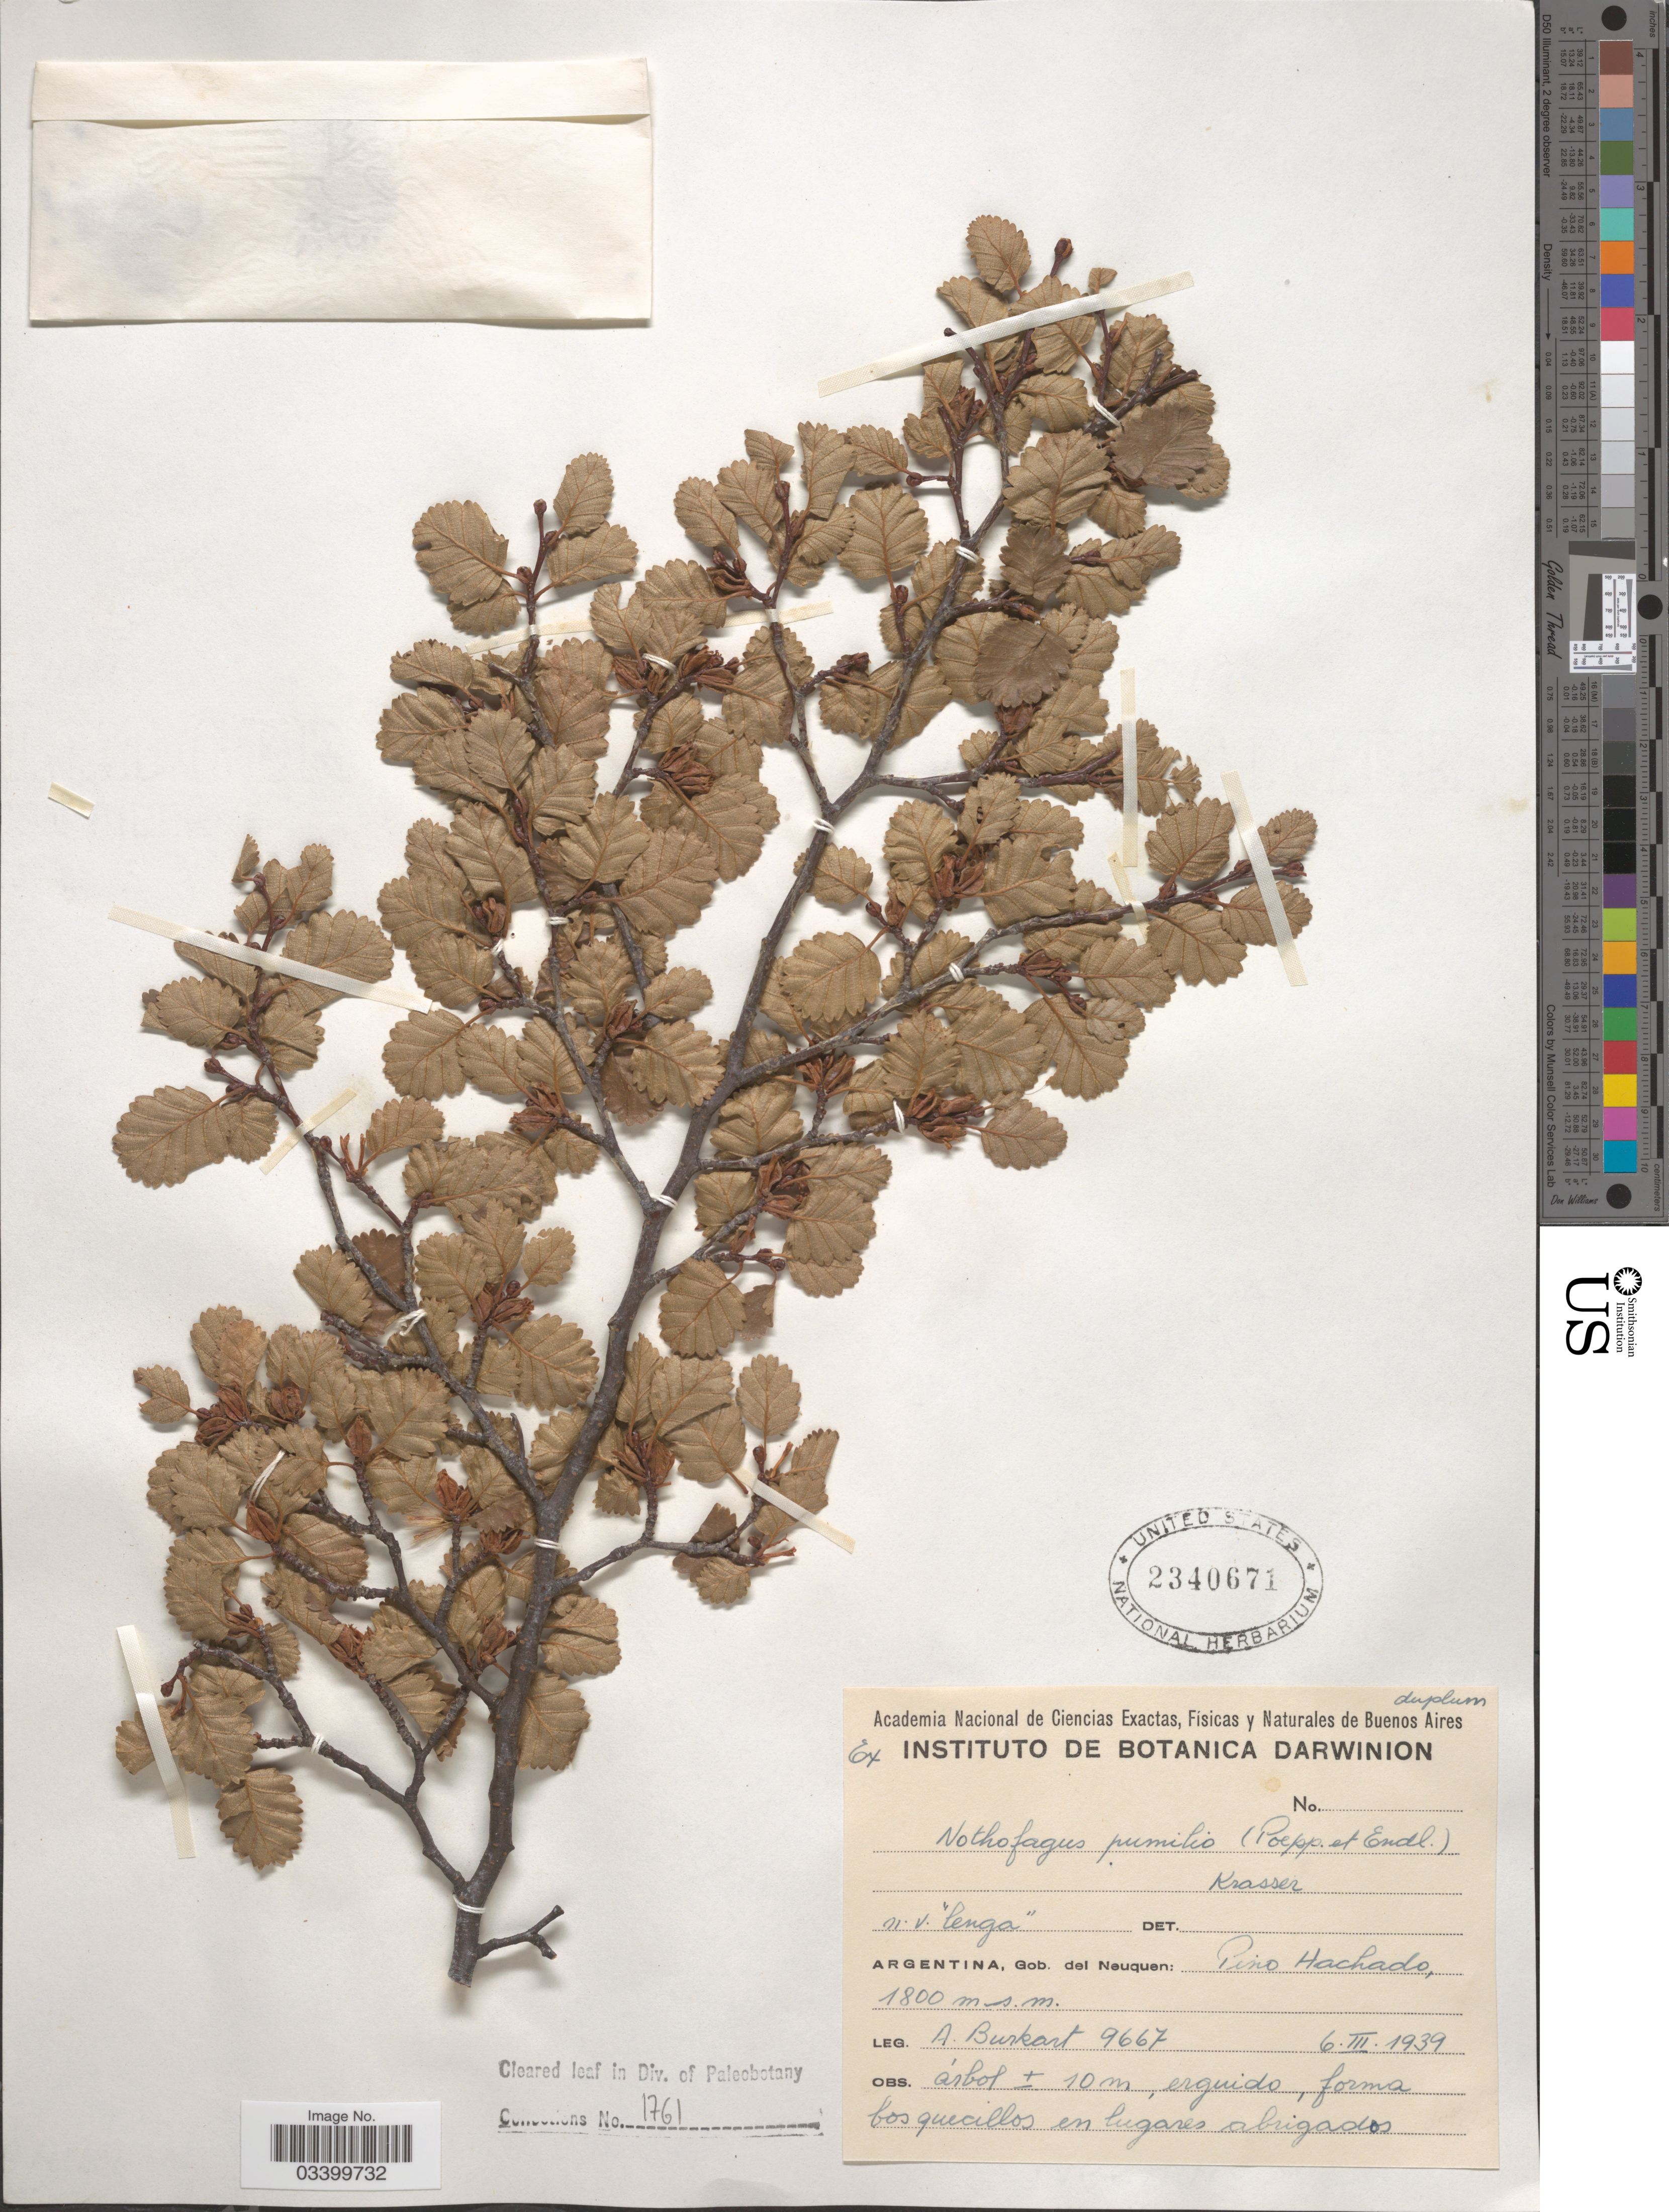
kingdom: Plantae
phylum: Tracheophyta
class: Magnoliopsida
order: Fagales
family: Nothofagaceae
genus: Nothofagus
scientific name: Nothofagus pumilio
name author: (Poepp. & Endl.) Krasser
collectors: A. E. Burkart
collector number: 9667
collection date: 1939-03-06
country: Argentina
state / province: Neuquen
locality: Gob. del Neuquen: Pino Hachado.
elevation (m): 1800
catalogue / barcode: US 2340671